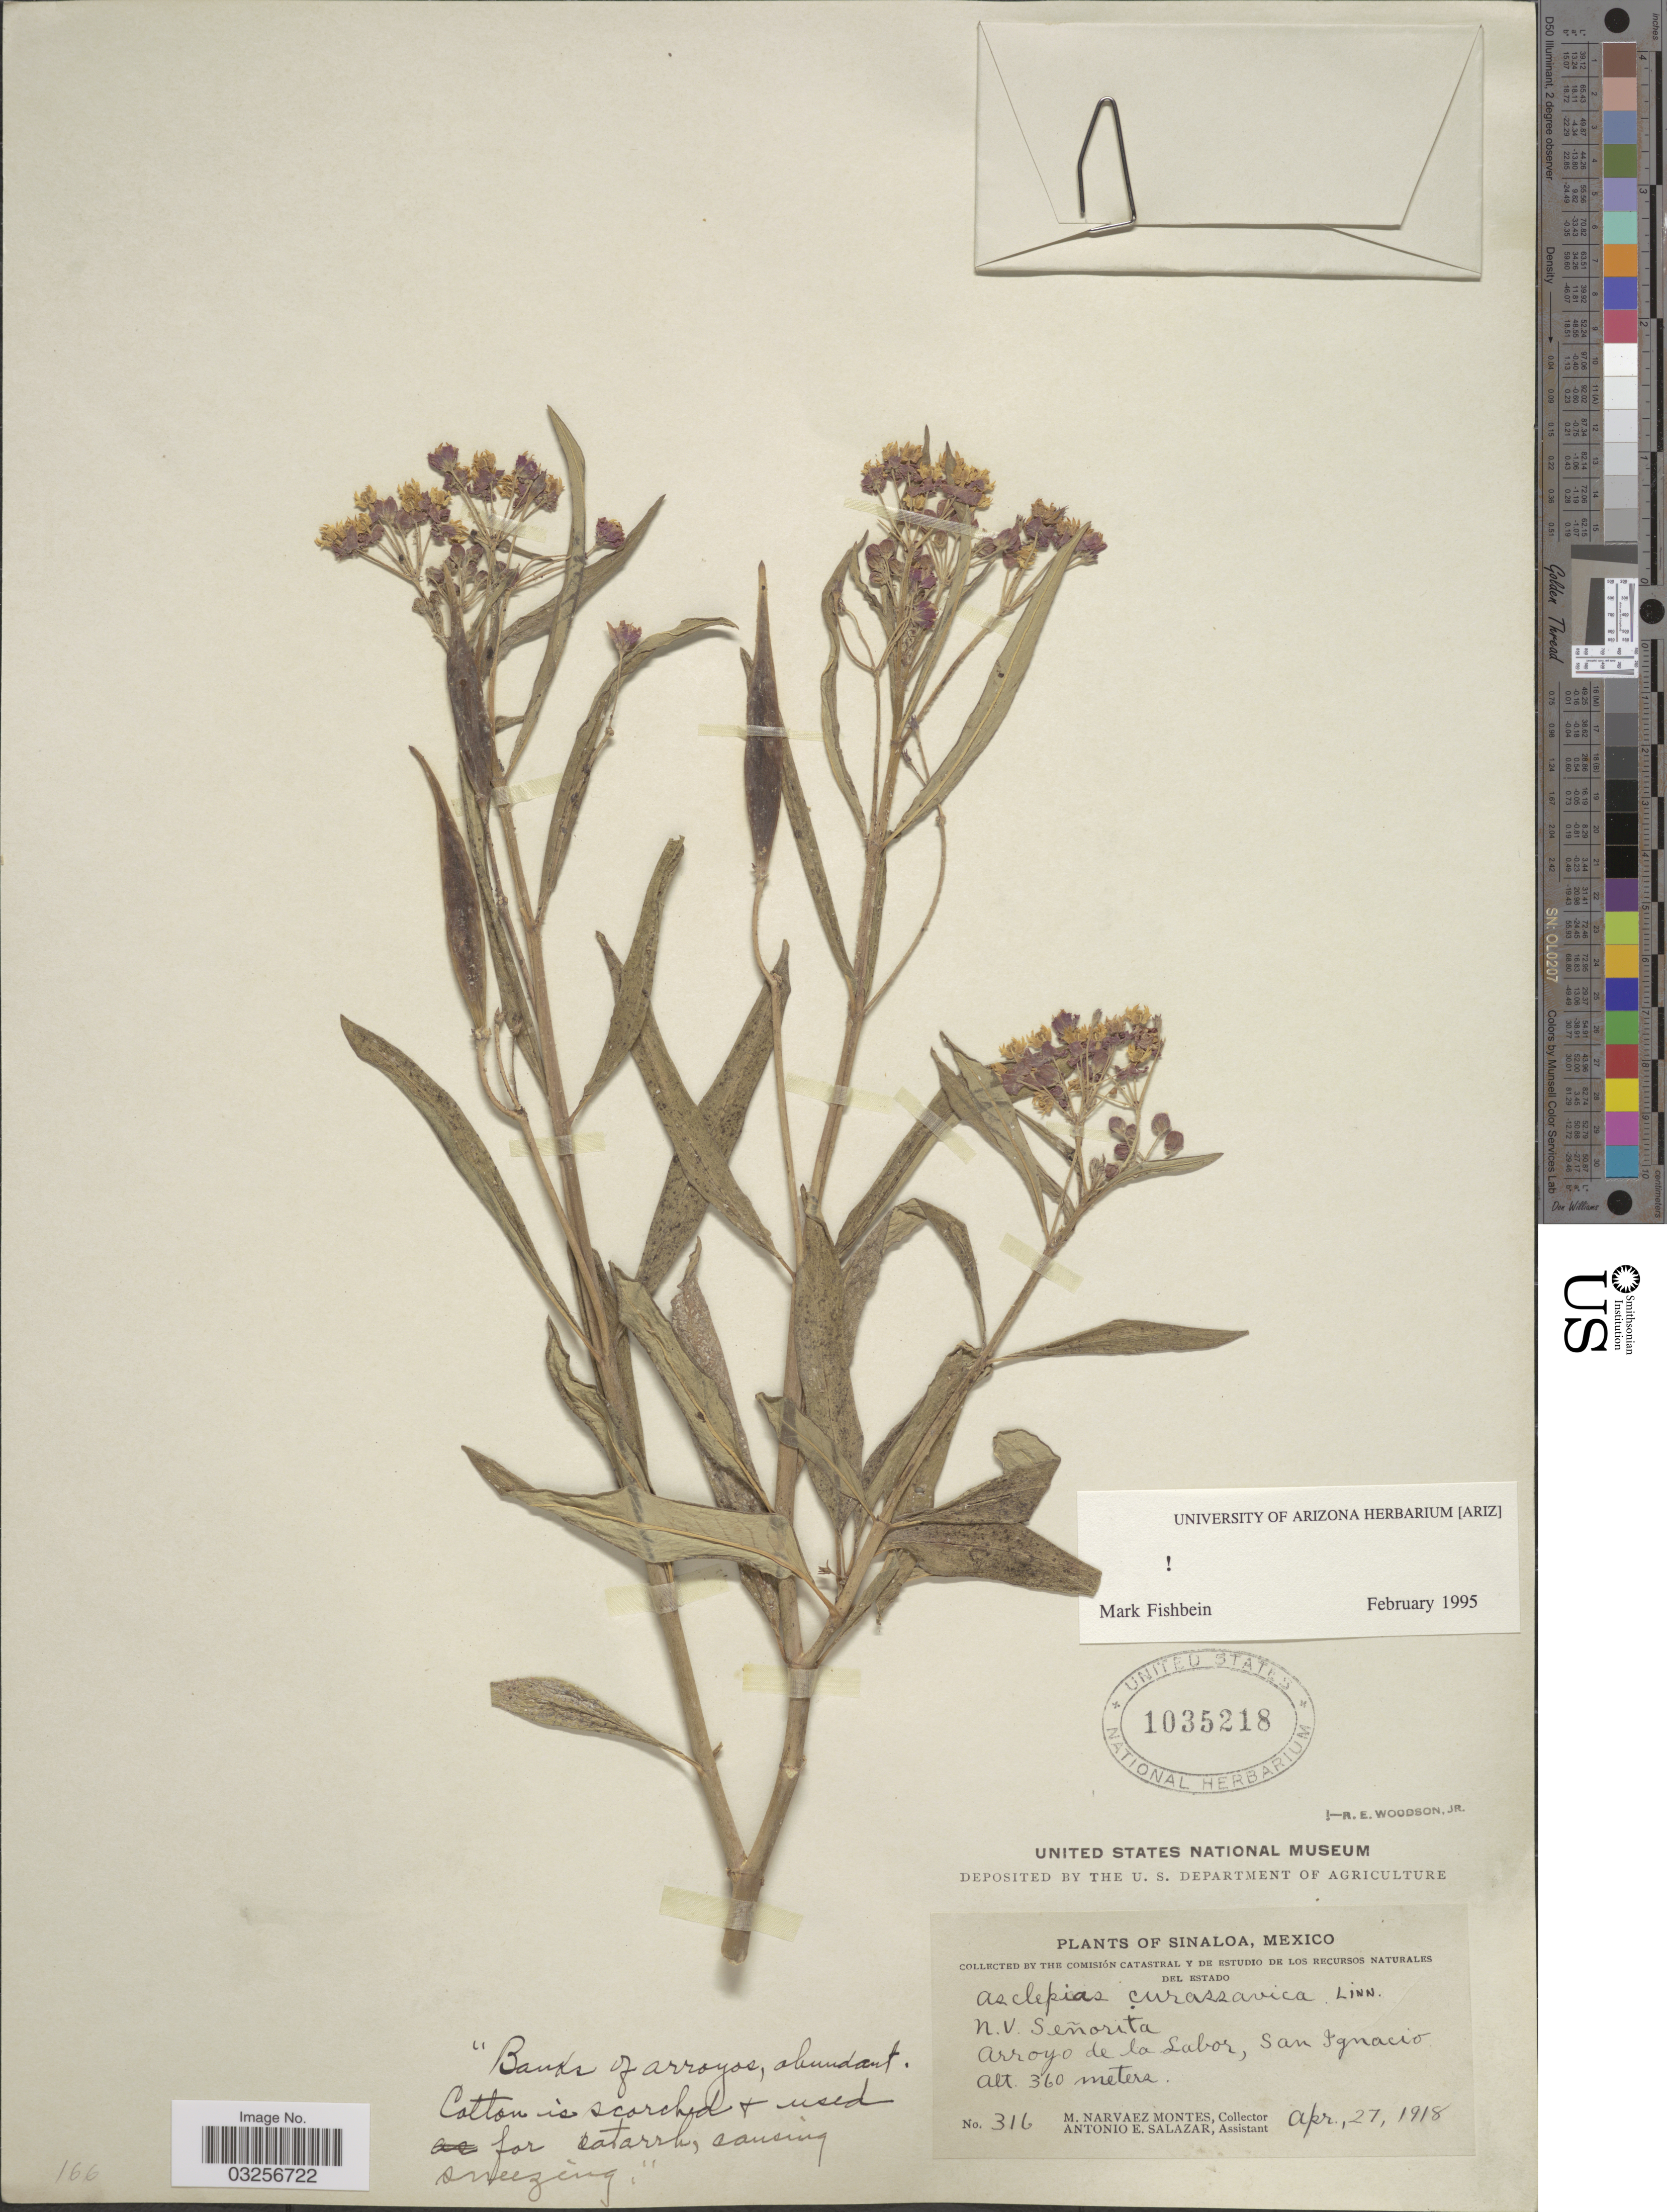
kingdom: Plantae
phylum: Tracheophyta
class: Magnoliopsida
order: Gentianales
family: Apocynaceae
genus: Asclepias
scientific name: Asclepias curassavica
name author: L.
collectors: M. Narvaez-Montes & A. E. Salazar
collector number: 316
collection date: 1918-04-27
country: Mexico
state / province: Sinaloa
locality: Arroyo de la Sabor, San Ignacio.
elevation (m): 360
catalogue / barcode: US 1035218